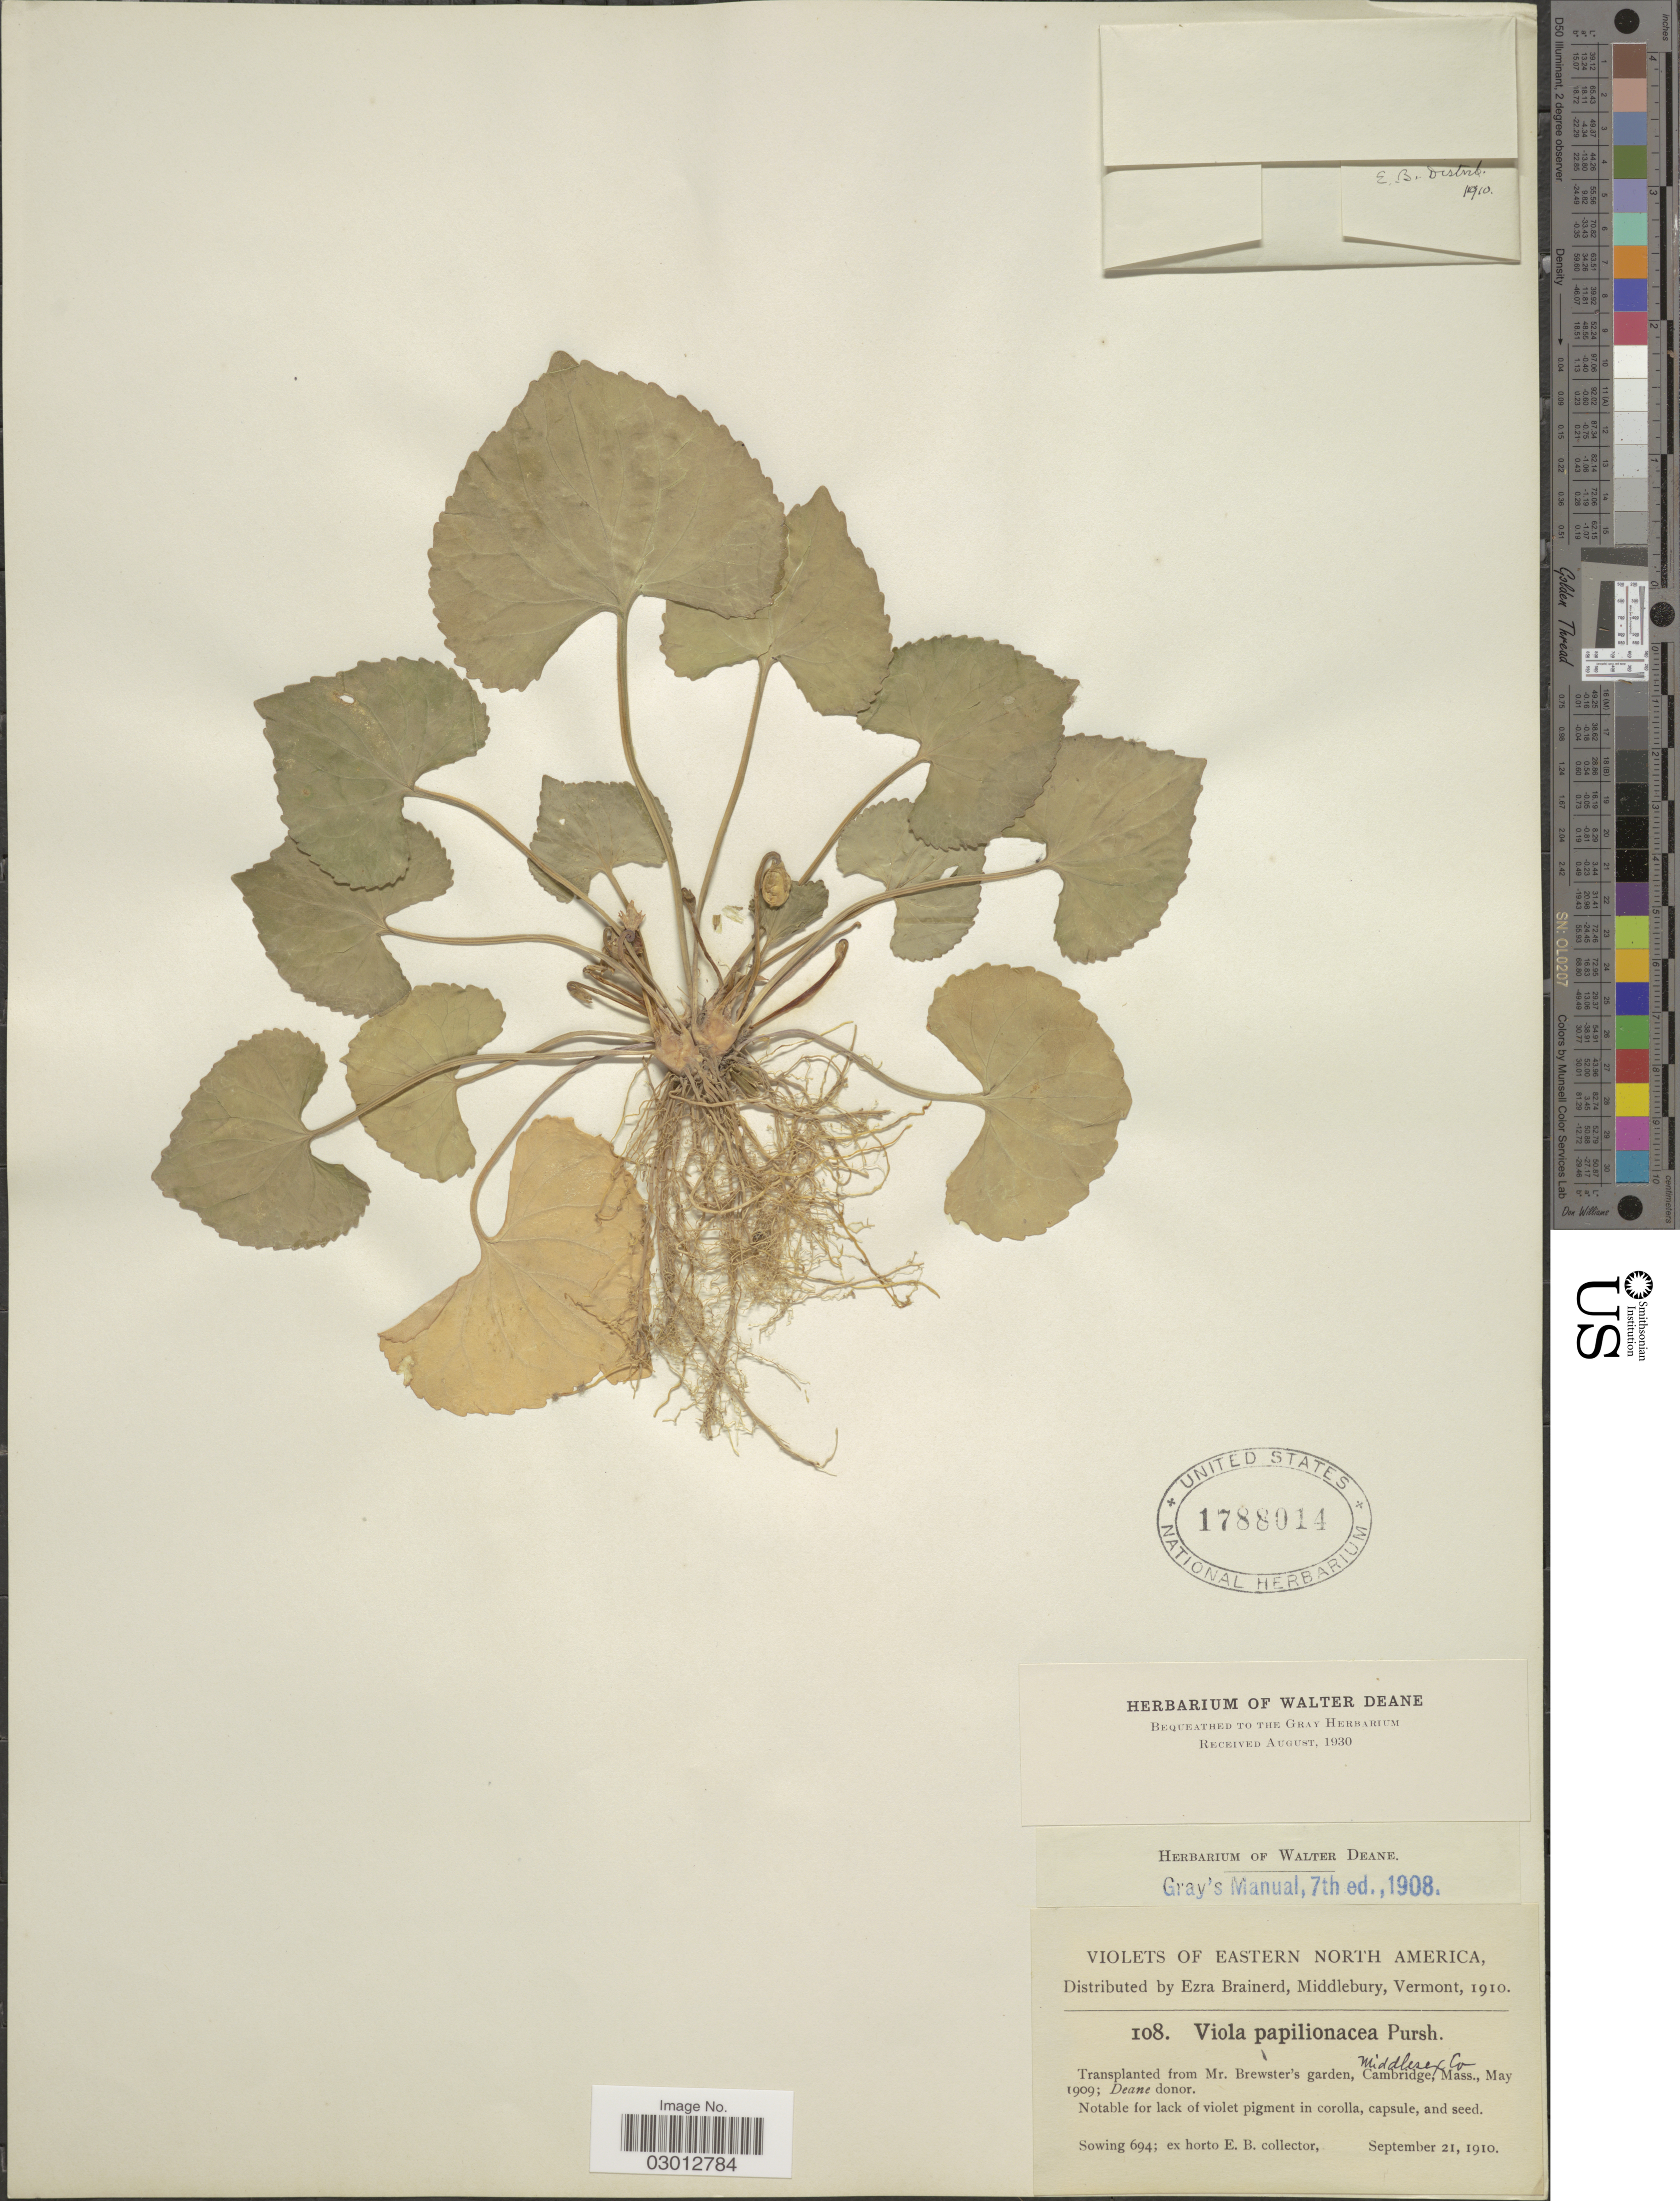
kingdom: Plantae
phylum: Tracheophyta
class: Magnoliopsida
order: Malpighiales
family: Violaceae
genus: Viola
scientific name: Viola papilionacea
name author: Pursh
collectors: ex herb. Ezra Brainerd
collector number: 108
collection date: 1910-09-21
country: United States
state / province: Massachusetts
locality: Eastern North America. Transplanted from Mr. Brewster's garden, Cambridge, Mass. Middlesex Co.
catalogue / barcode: US 1788014